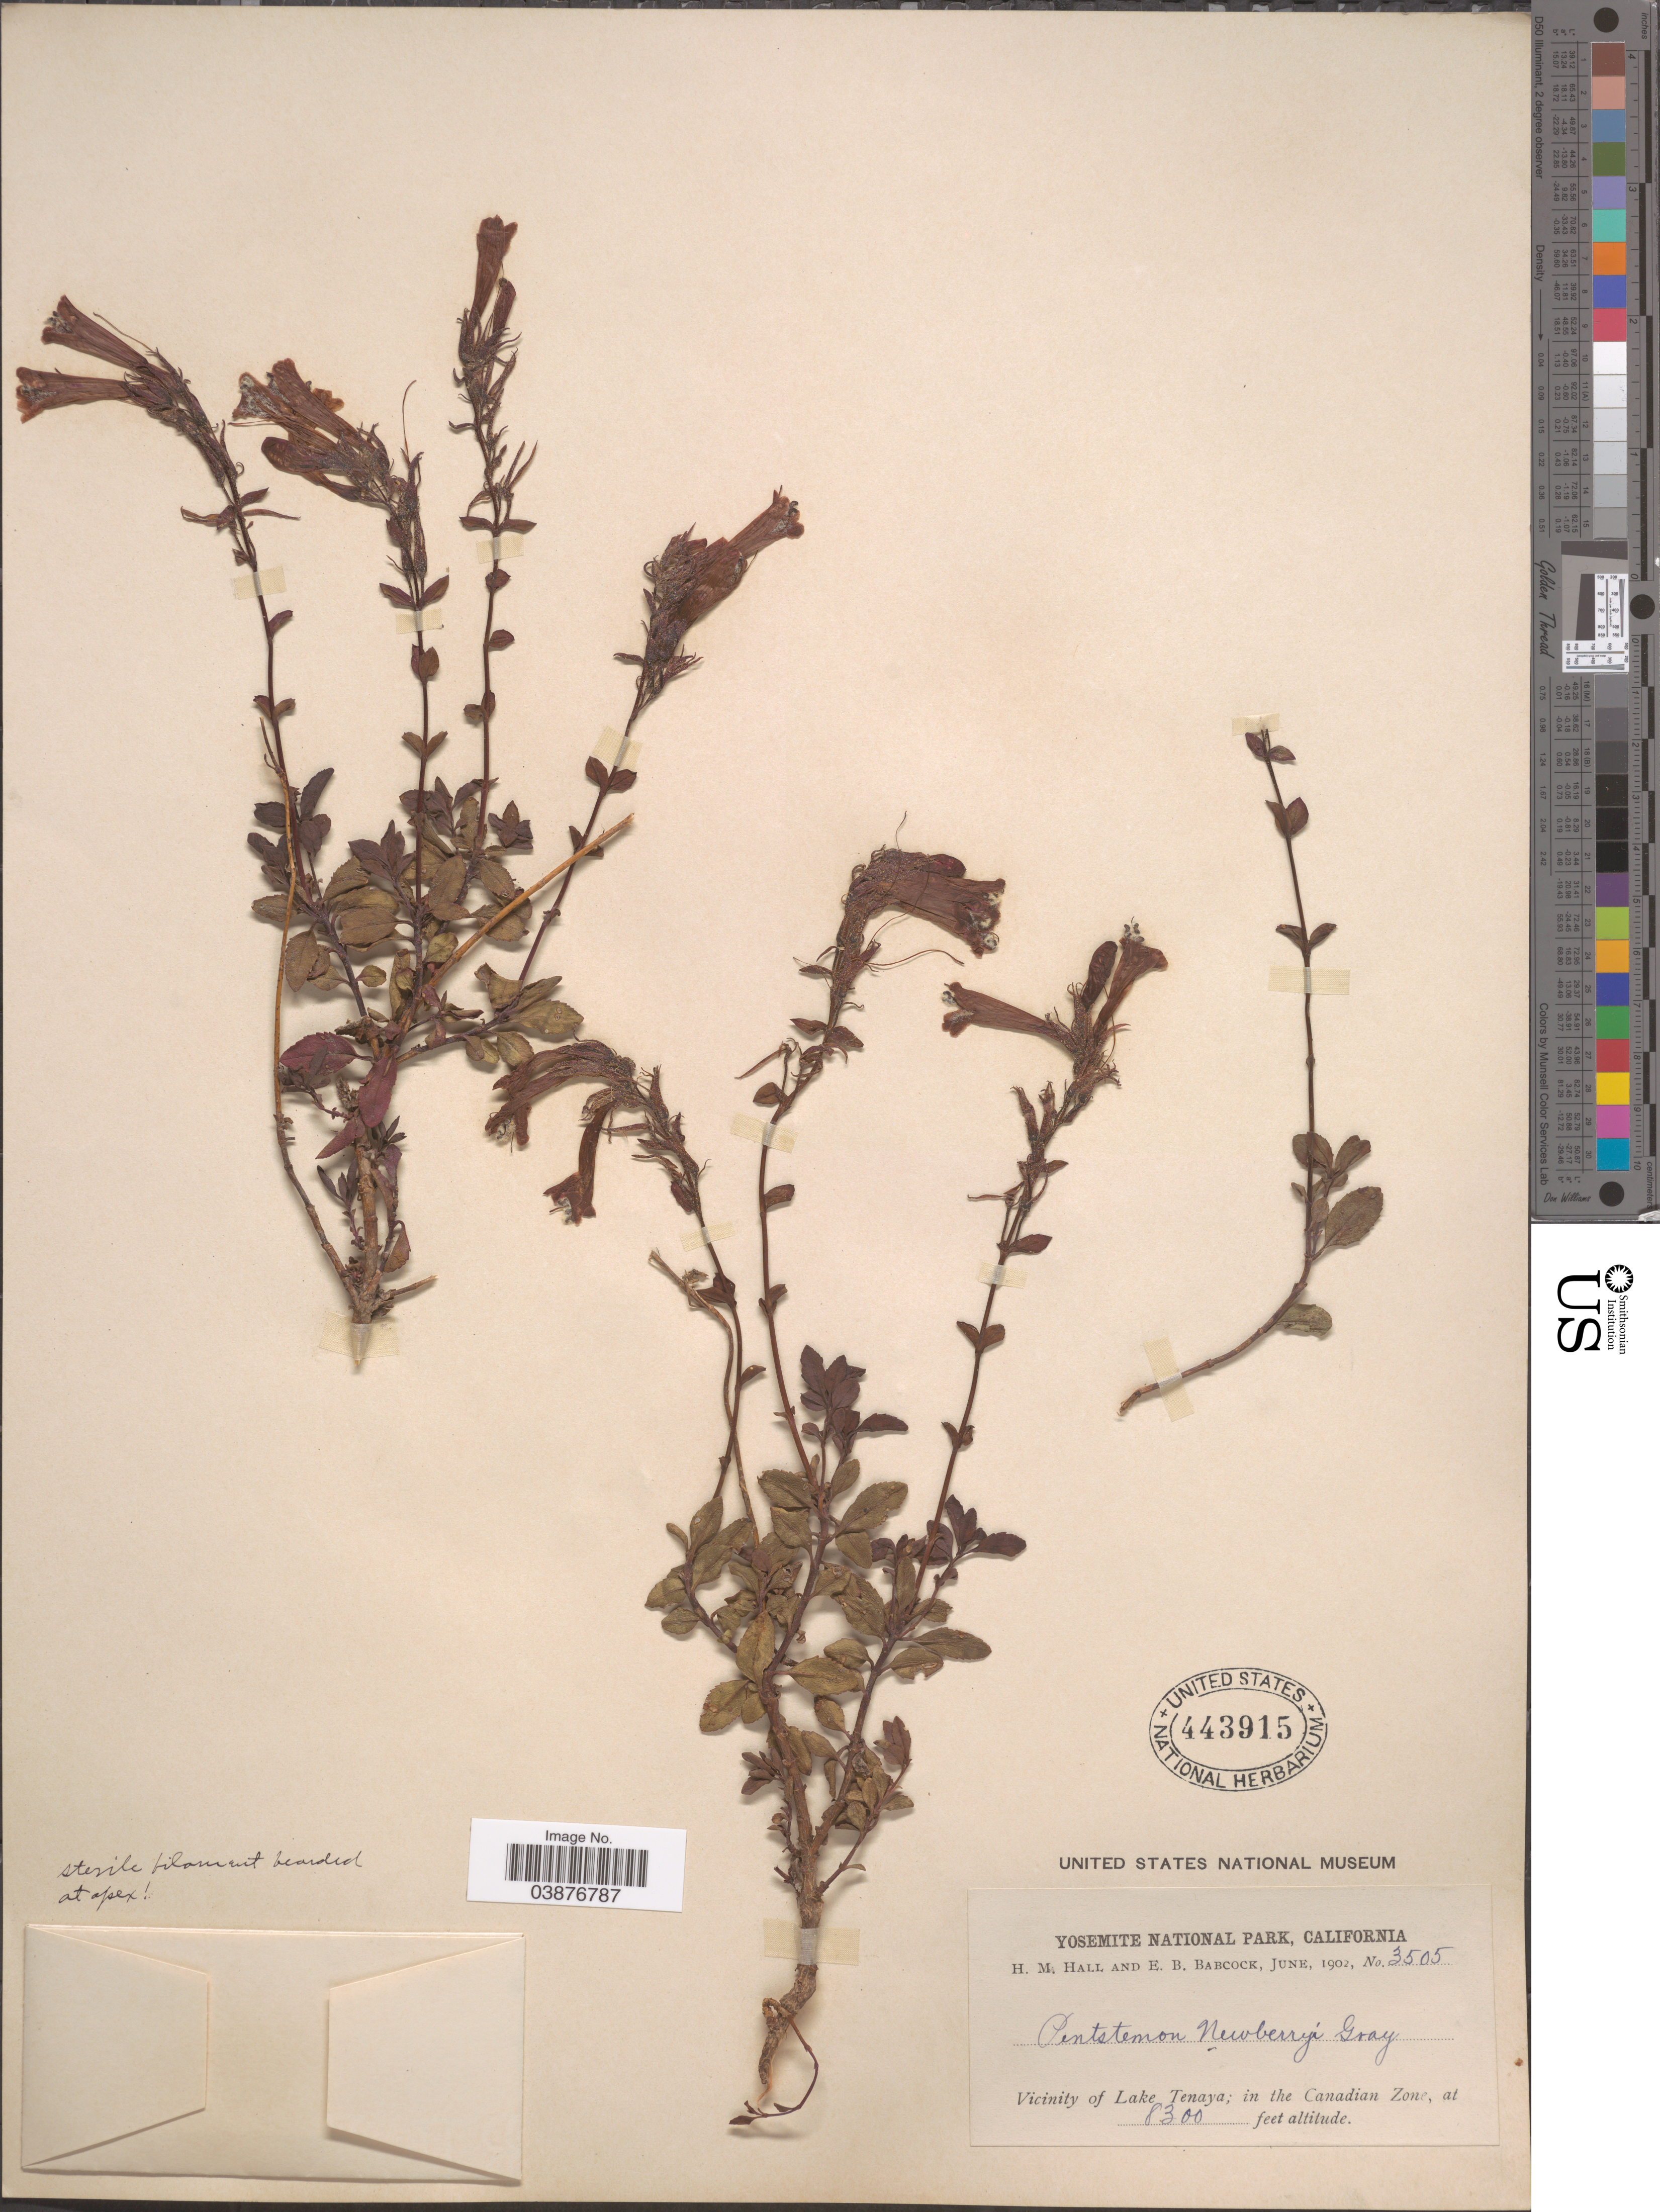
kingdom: Plantae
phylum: Tracheophyta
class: Magnoliopsida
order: Lamiales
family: Plantaginaceae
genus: Penstemon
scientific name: Penstemon newberryi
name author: A. Gray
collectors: H. M. Hall & E. B. Babcock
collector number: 3505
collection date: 1902-06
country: United States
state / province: California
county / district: Mariposa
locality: Yosemite National Park. Vicinity of Lake Tenaya; in the Canadian Zone.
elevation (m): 2530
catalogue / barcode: US 443915